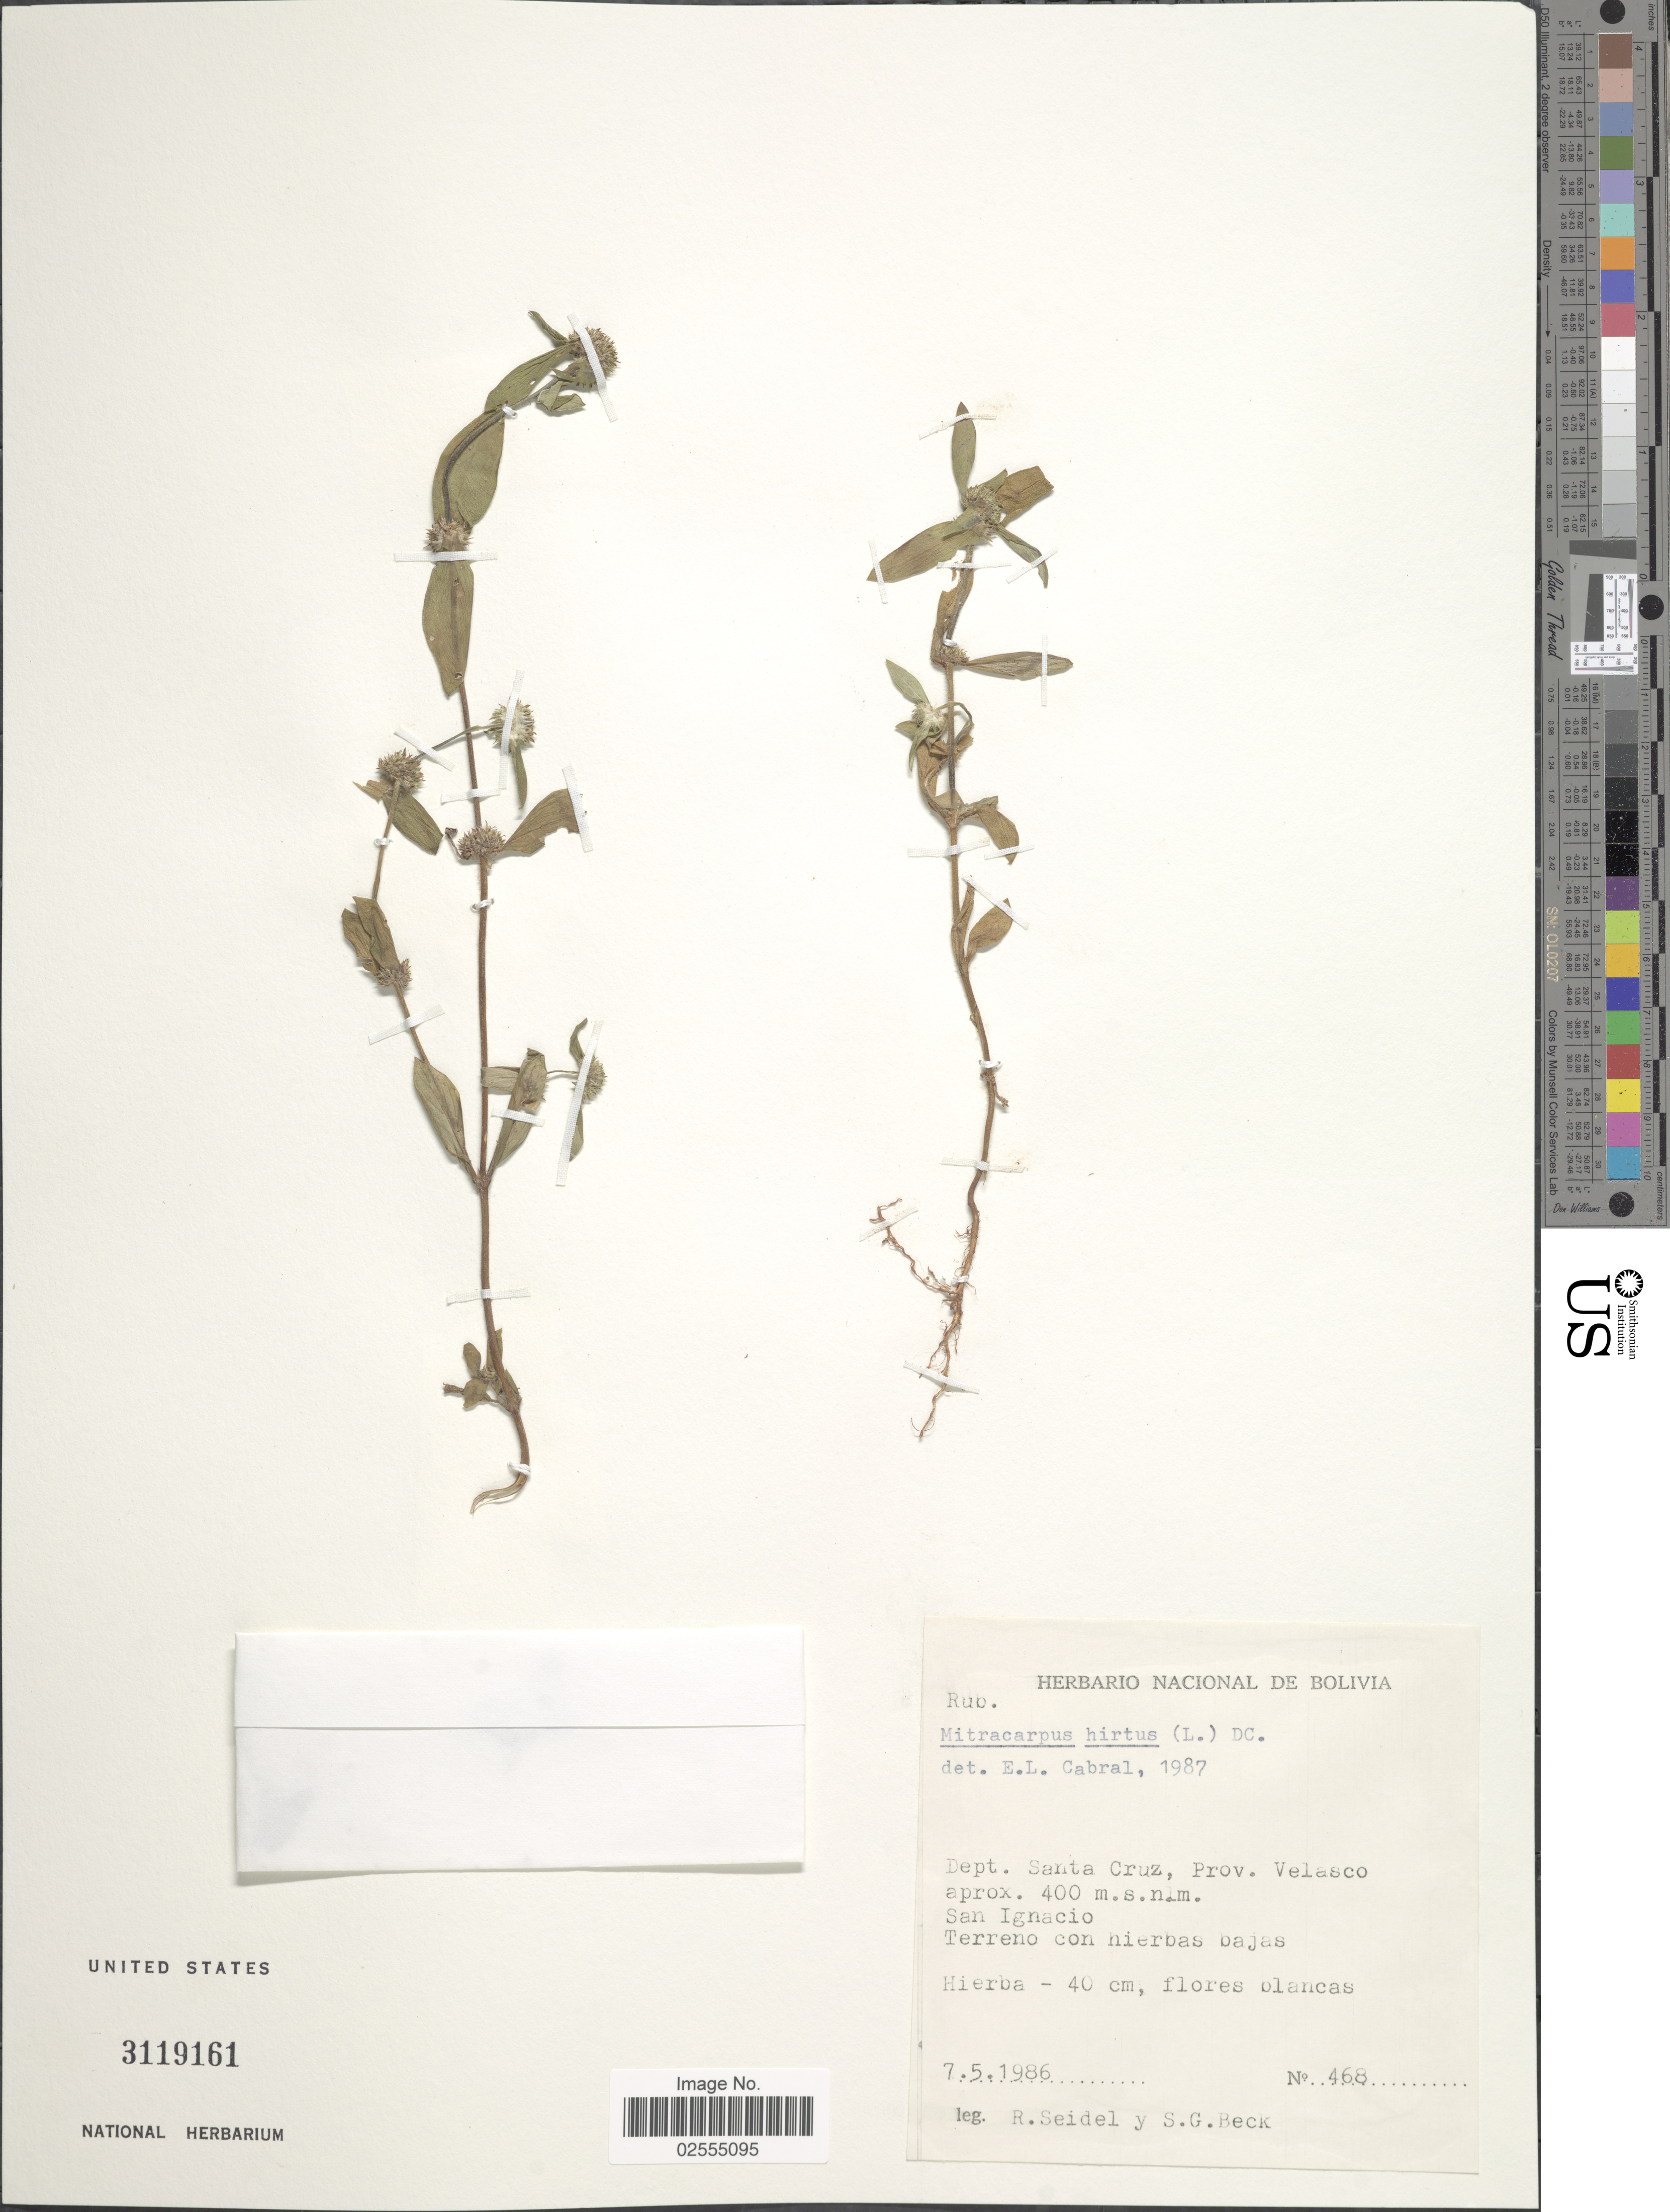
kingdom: Plantae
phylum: Tracheophyta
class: Magnoliopsida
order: Gentianales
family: Rubiaceae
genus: Mitracarpus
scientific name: Mitracarpus hirtus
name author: (L.) DC.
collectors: R. Seidel & S. G. Beck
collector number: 468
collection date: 1986-05-07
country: Bolivia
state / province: Santa Cruz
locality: Dept. Santa Cruz: Prov. Velasco, Sam Ignacio, Terreno con hierbas bajas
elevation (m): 400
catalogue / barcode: US 3119161